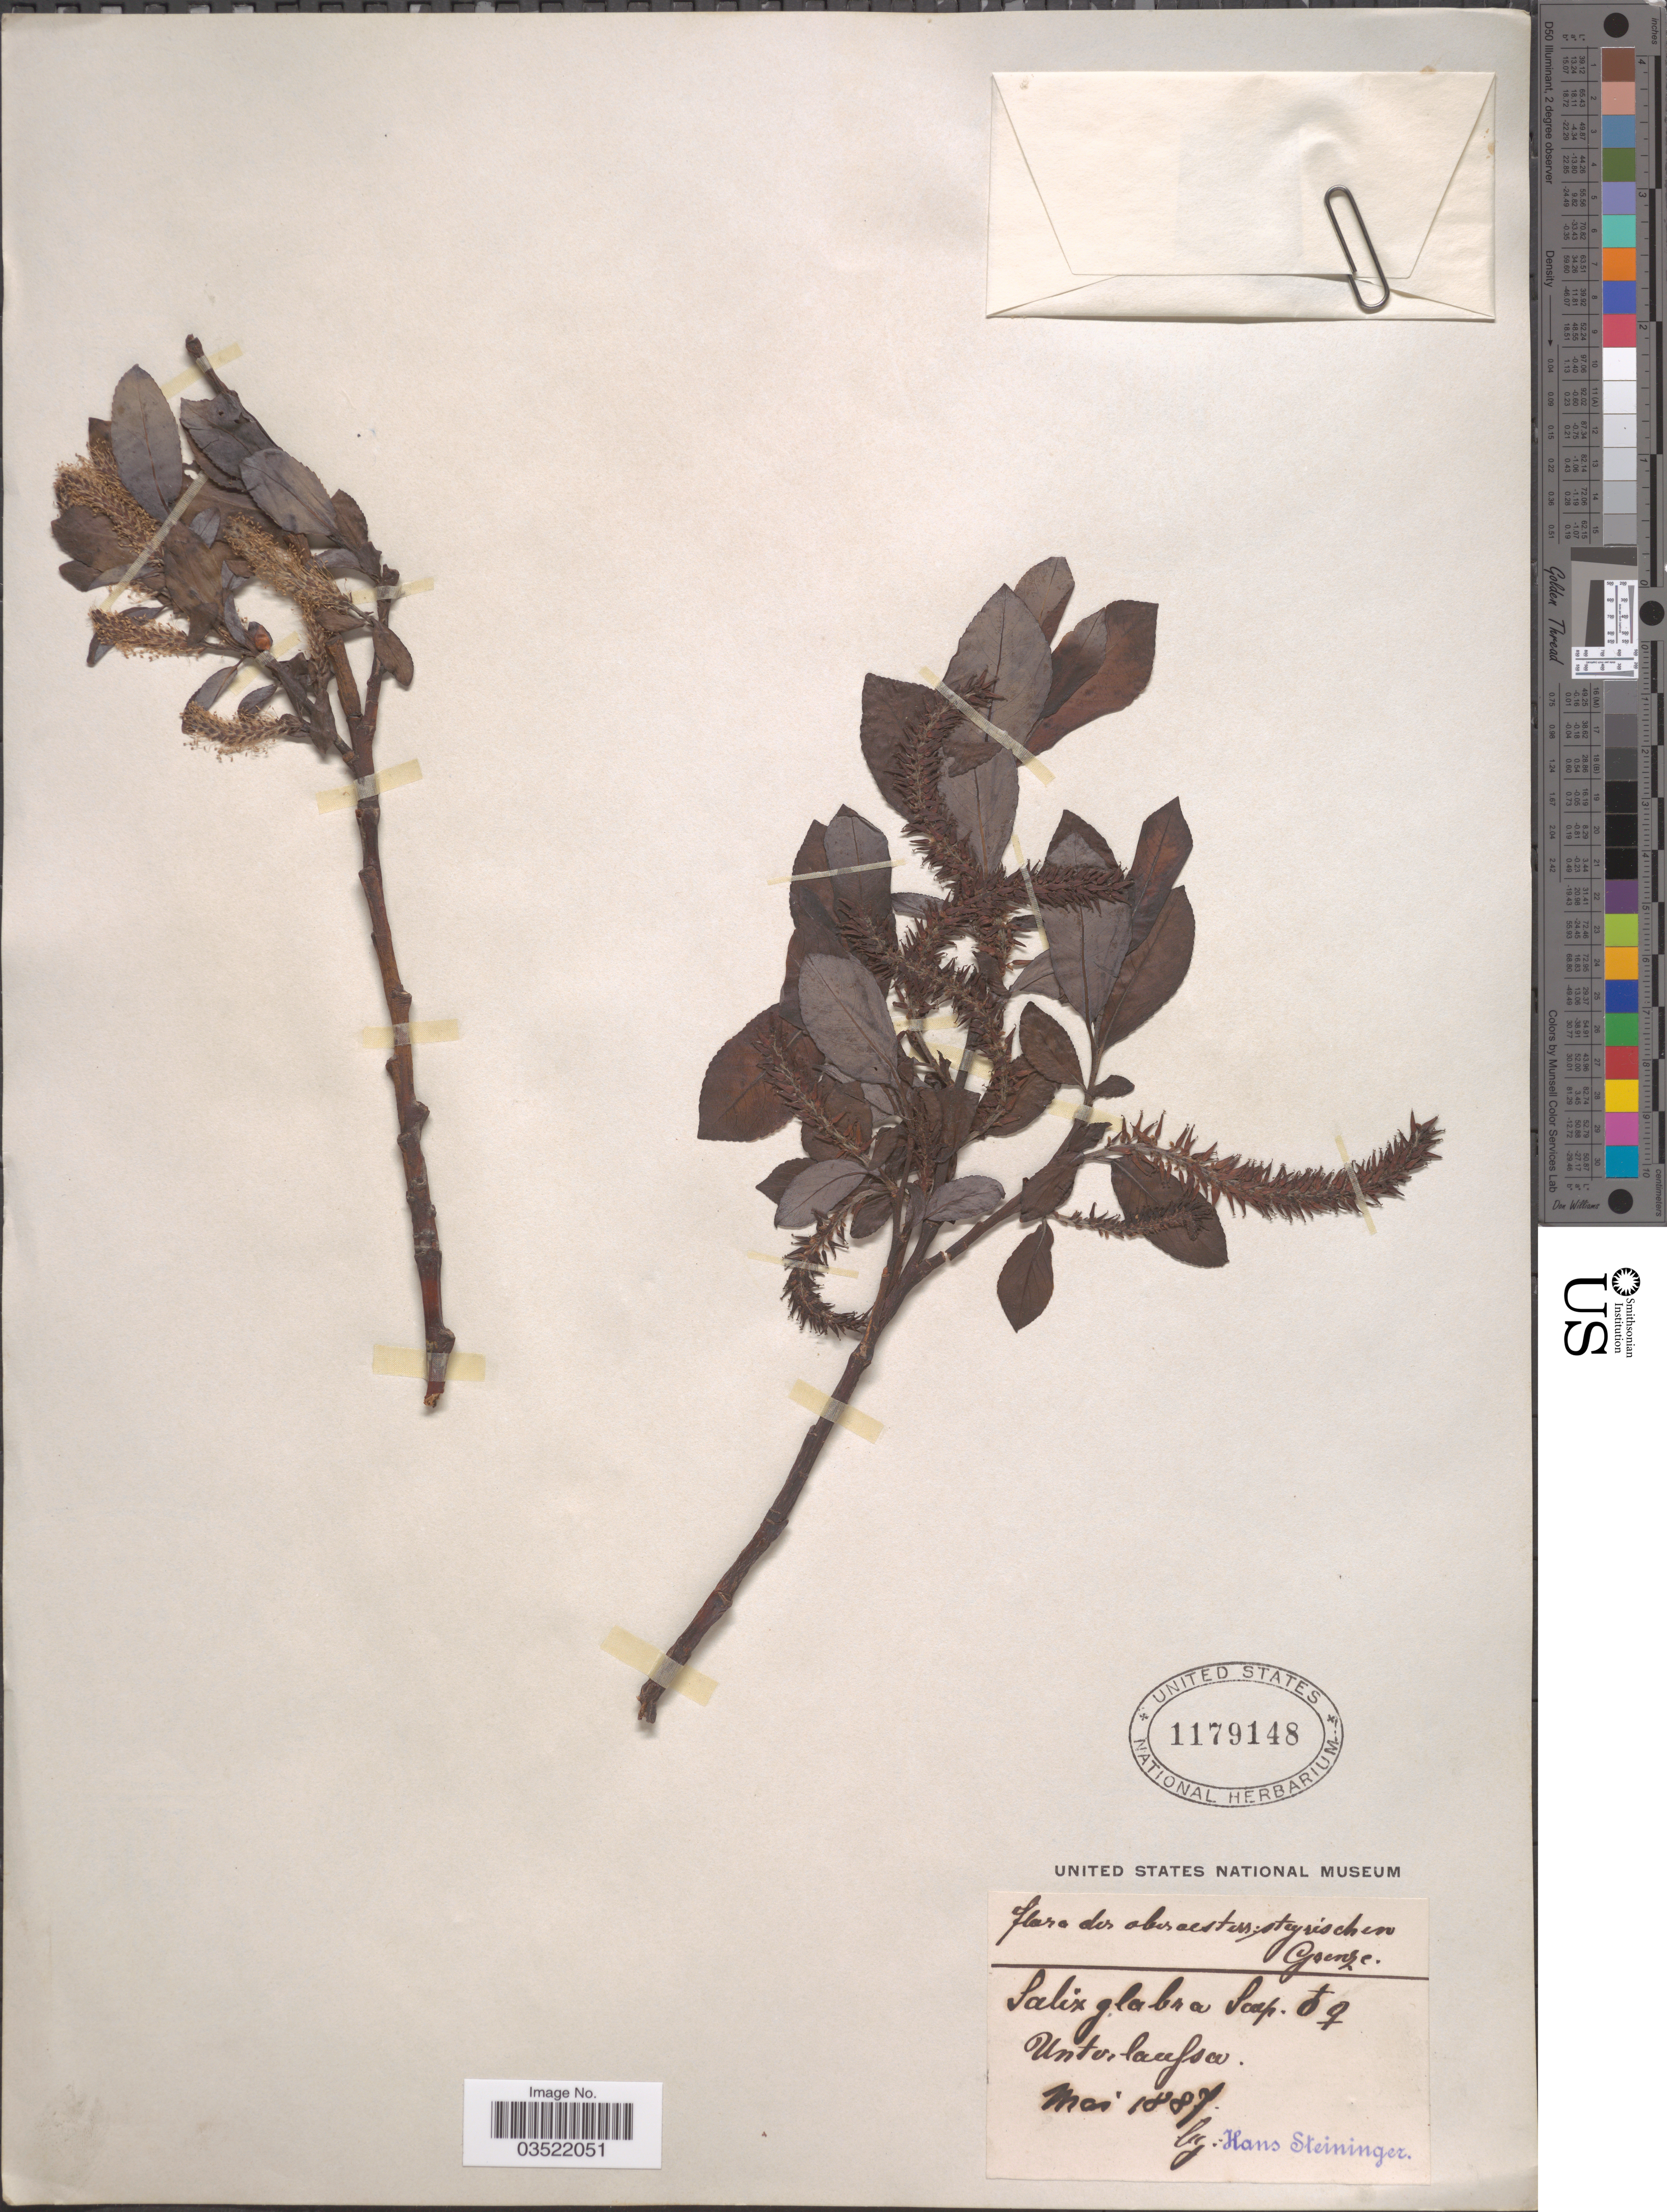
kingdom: Plantae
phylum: Tracheophyta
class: Magnoliopsida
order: Malpighiales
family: Salicaceae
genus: Salix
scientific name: Salix glabra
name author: Scop.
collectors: H. Steininger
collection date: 1887-05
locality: Unter-laufsa. Obscraetus [interpreted]: styrischen Grenze.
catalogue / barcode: US 1179148